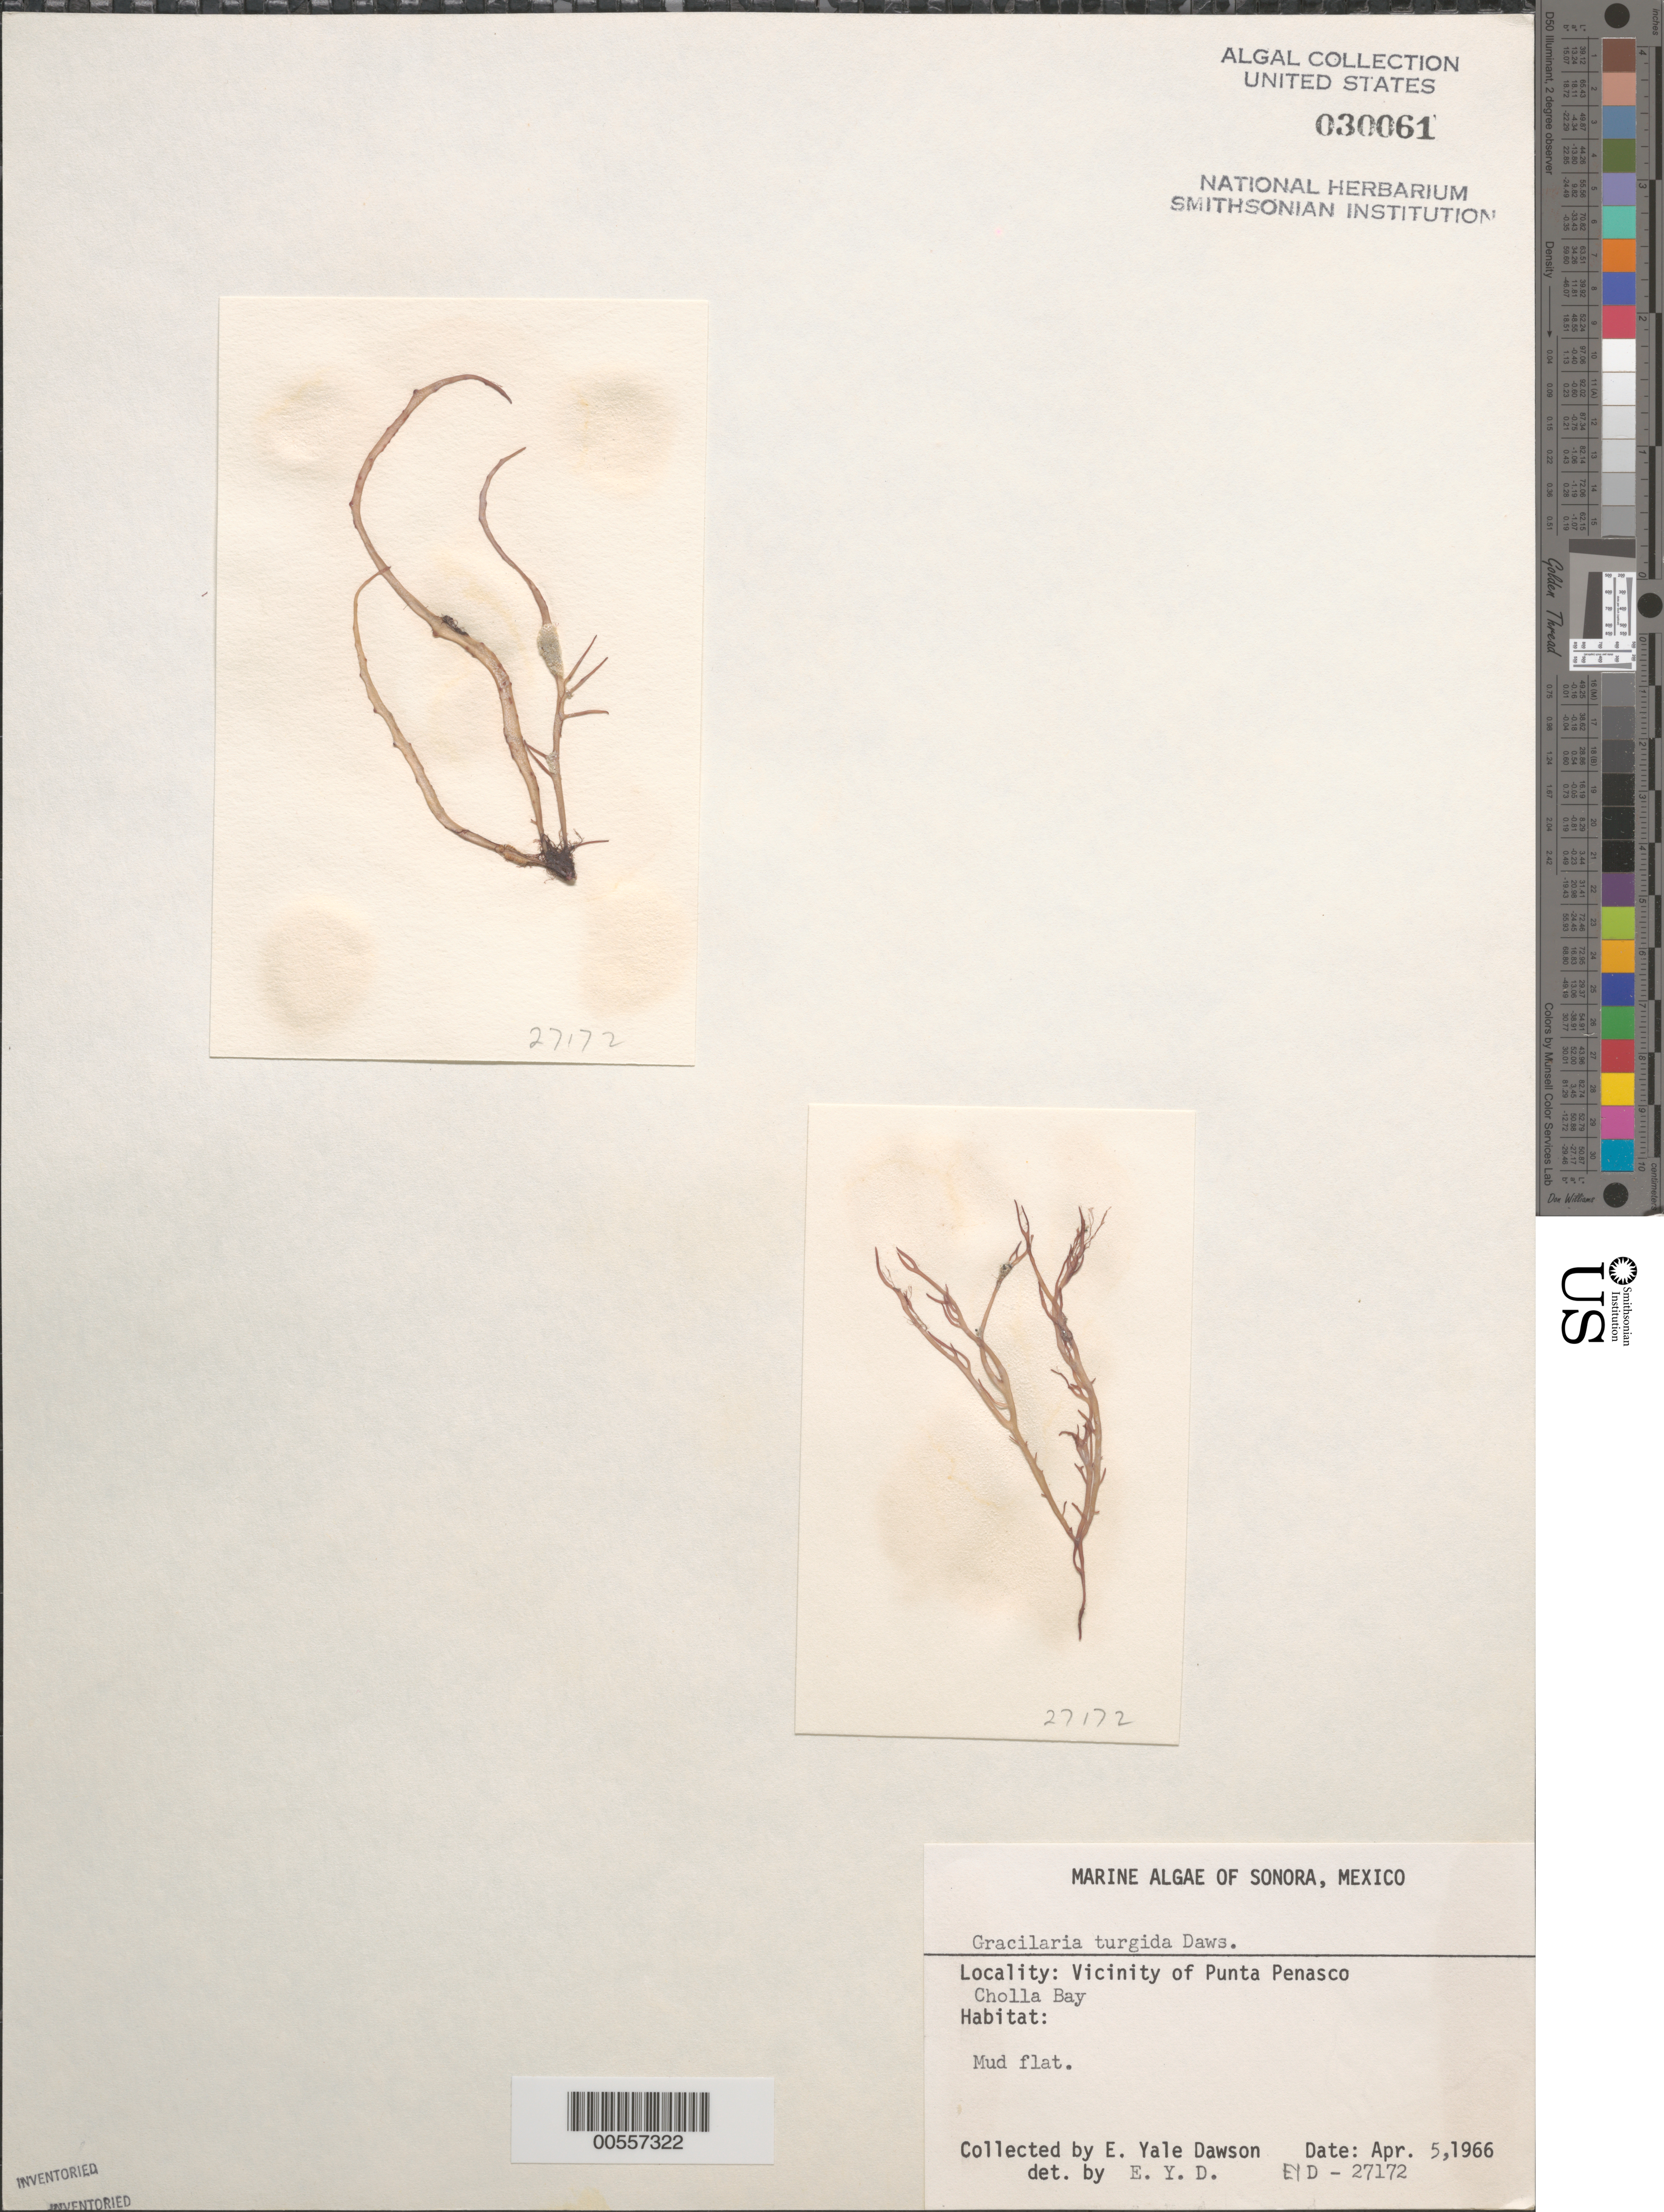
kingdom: Plantae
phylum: Rhodophyta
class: Florideophyceae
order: Gracilariales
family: Gracilariaceae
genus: Gracilaria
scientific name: Gracilaria turgida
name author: E.Y. Dawson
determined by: Dawson, E. Y.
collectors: E. Y. Dawson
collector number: EYD 27172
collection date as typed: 05 Apr 1966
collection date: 1966-04-05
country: Mexico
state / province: Sonora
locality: Cholla Bay, Punta Penasco area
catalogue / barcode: US 30061